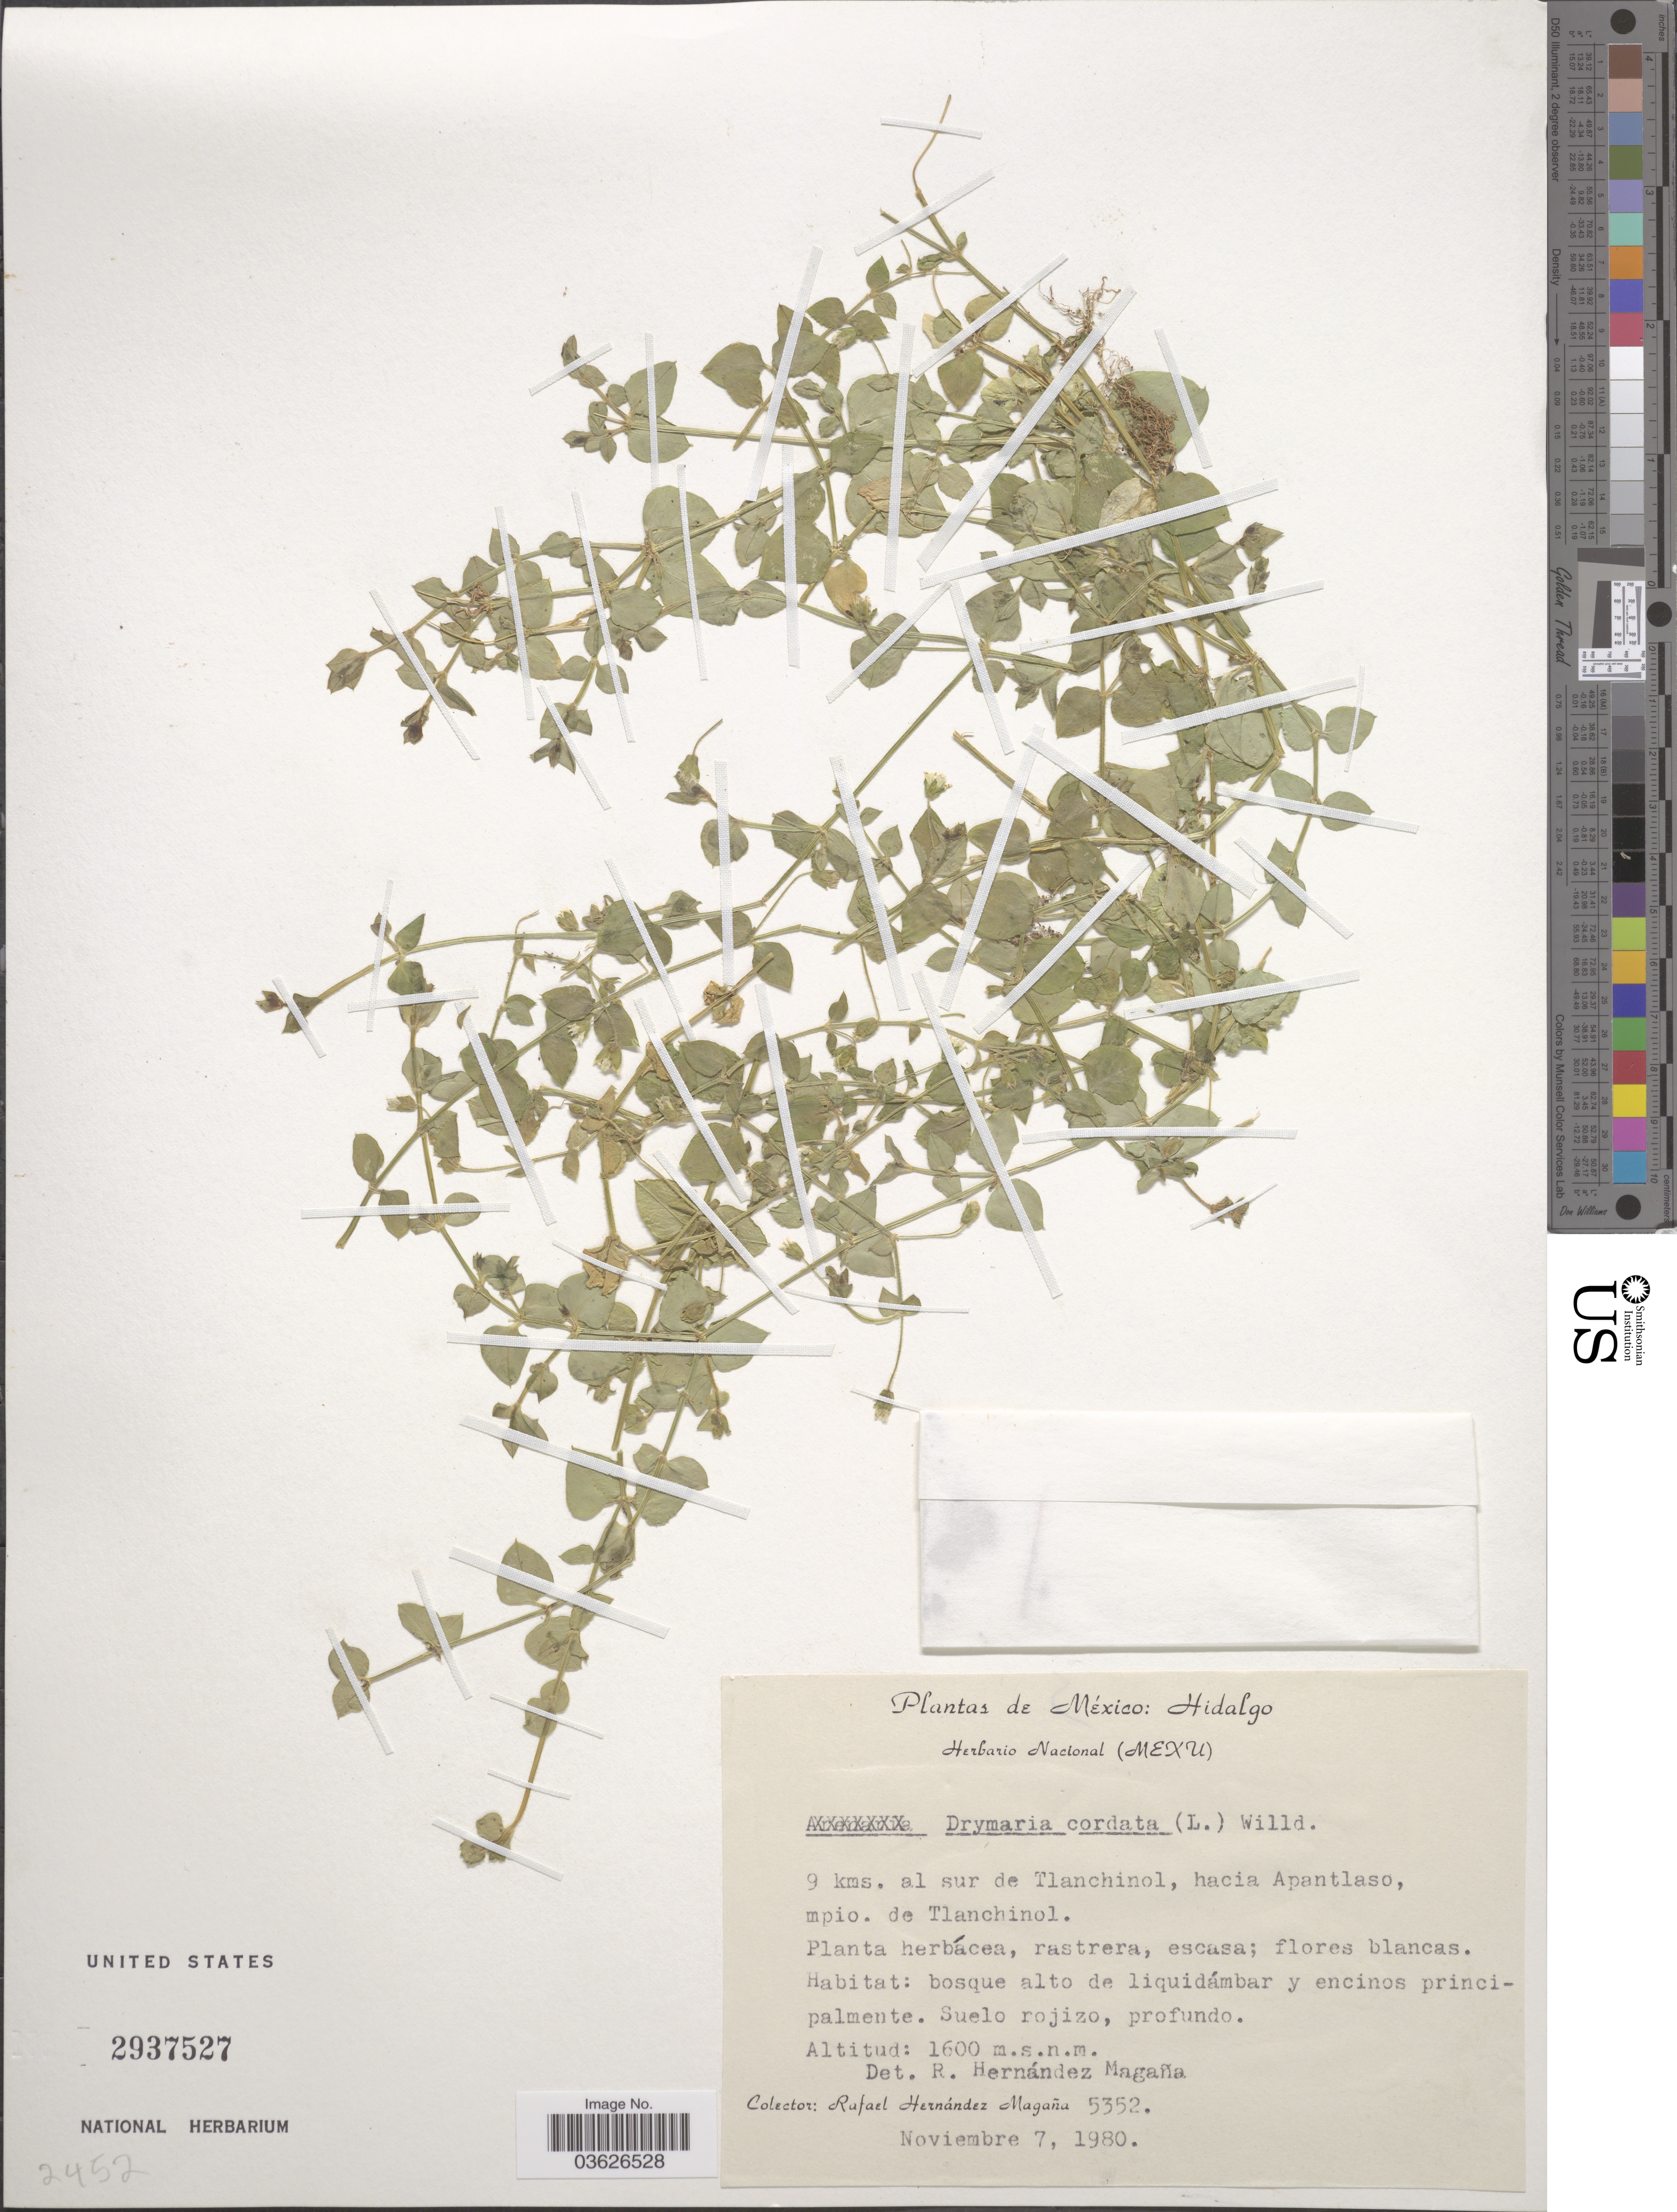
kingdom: Plantae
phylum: Tracheophyta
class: Magnoliopsida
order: Caryophyllales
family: Caryophyllaceae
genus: Drymaria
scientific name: Drymaria cordata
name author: (L.) Willd. ex Schult.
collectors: R. Hernández-M.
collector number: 5352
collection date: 1980-11-07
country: Mexico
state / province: Hidalgo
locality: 9 kms. al sur de Tlanchinol, hacia Apantlaso, mpio. de Tlanchinol.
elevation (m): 1600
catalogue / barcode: US 2937527